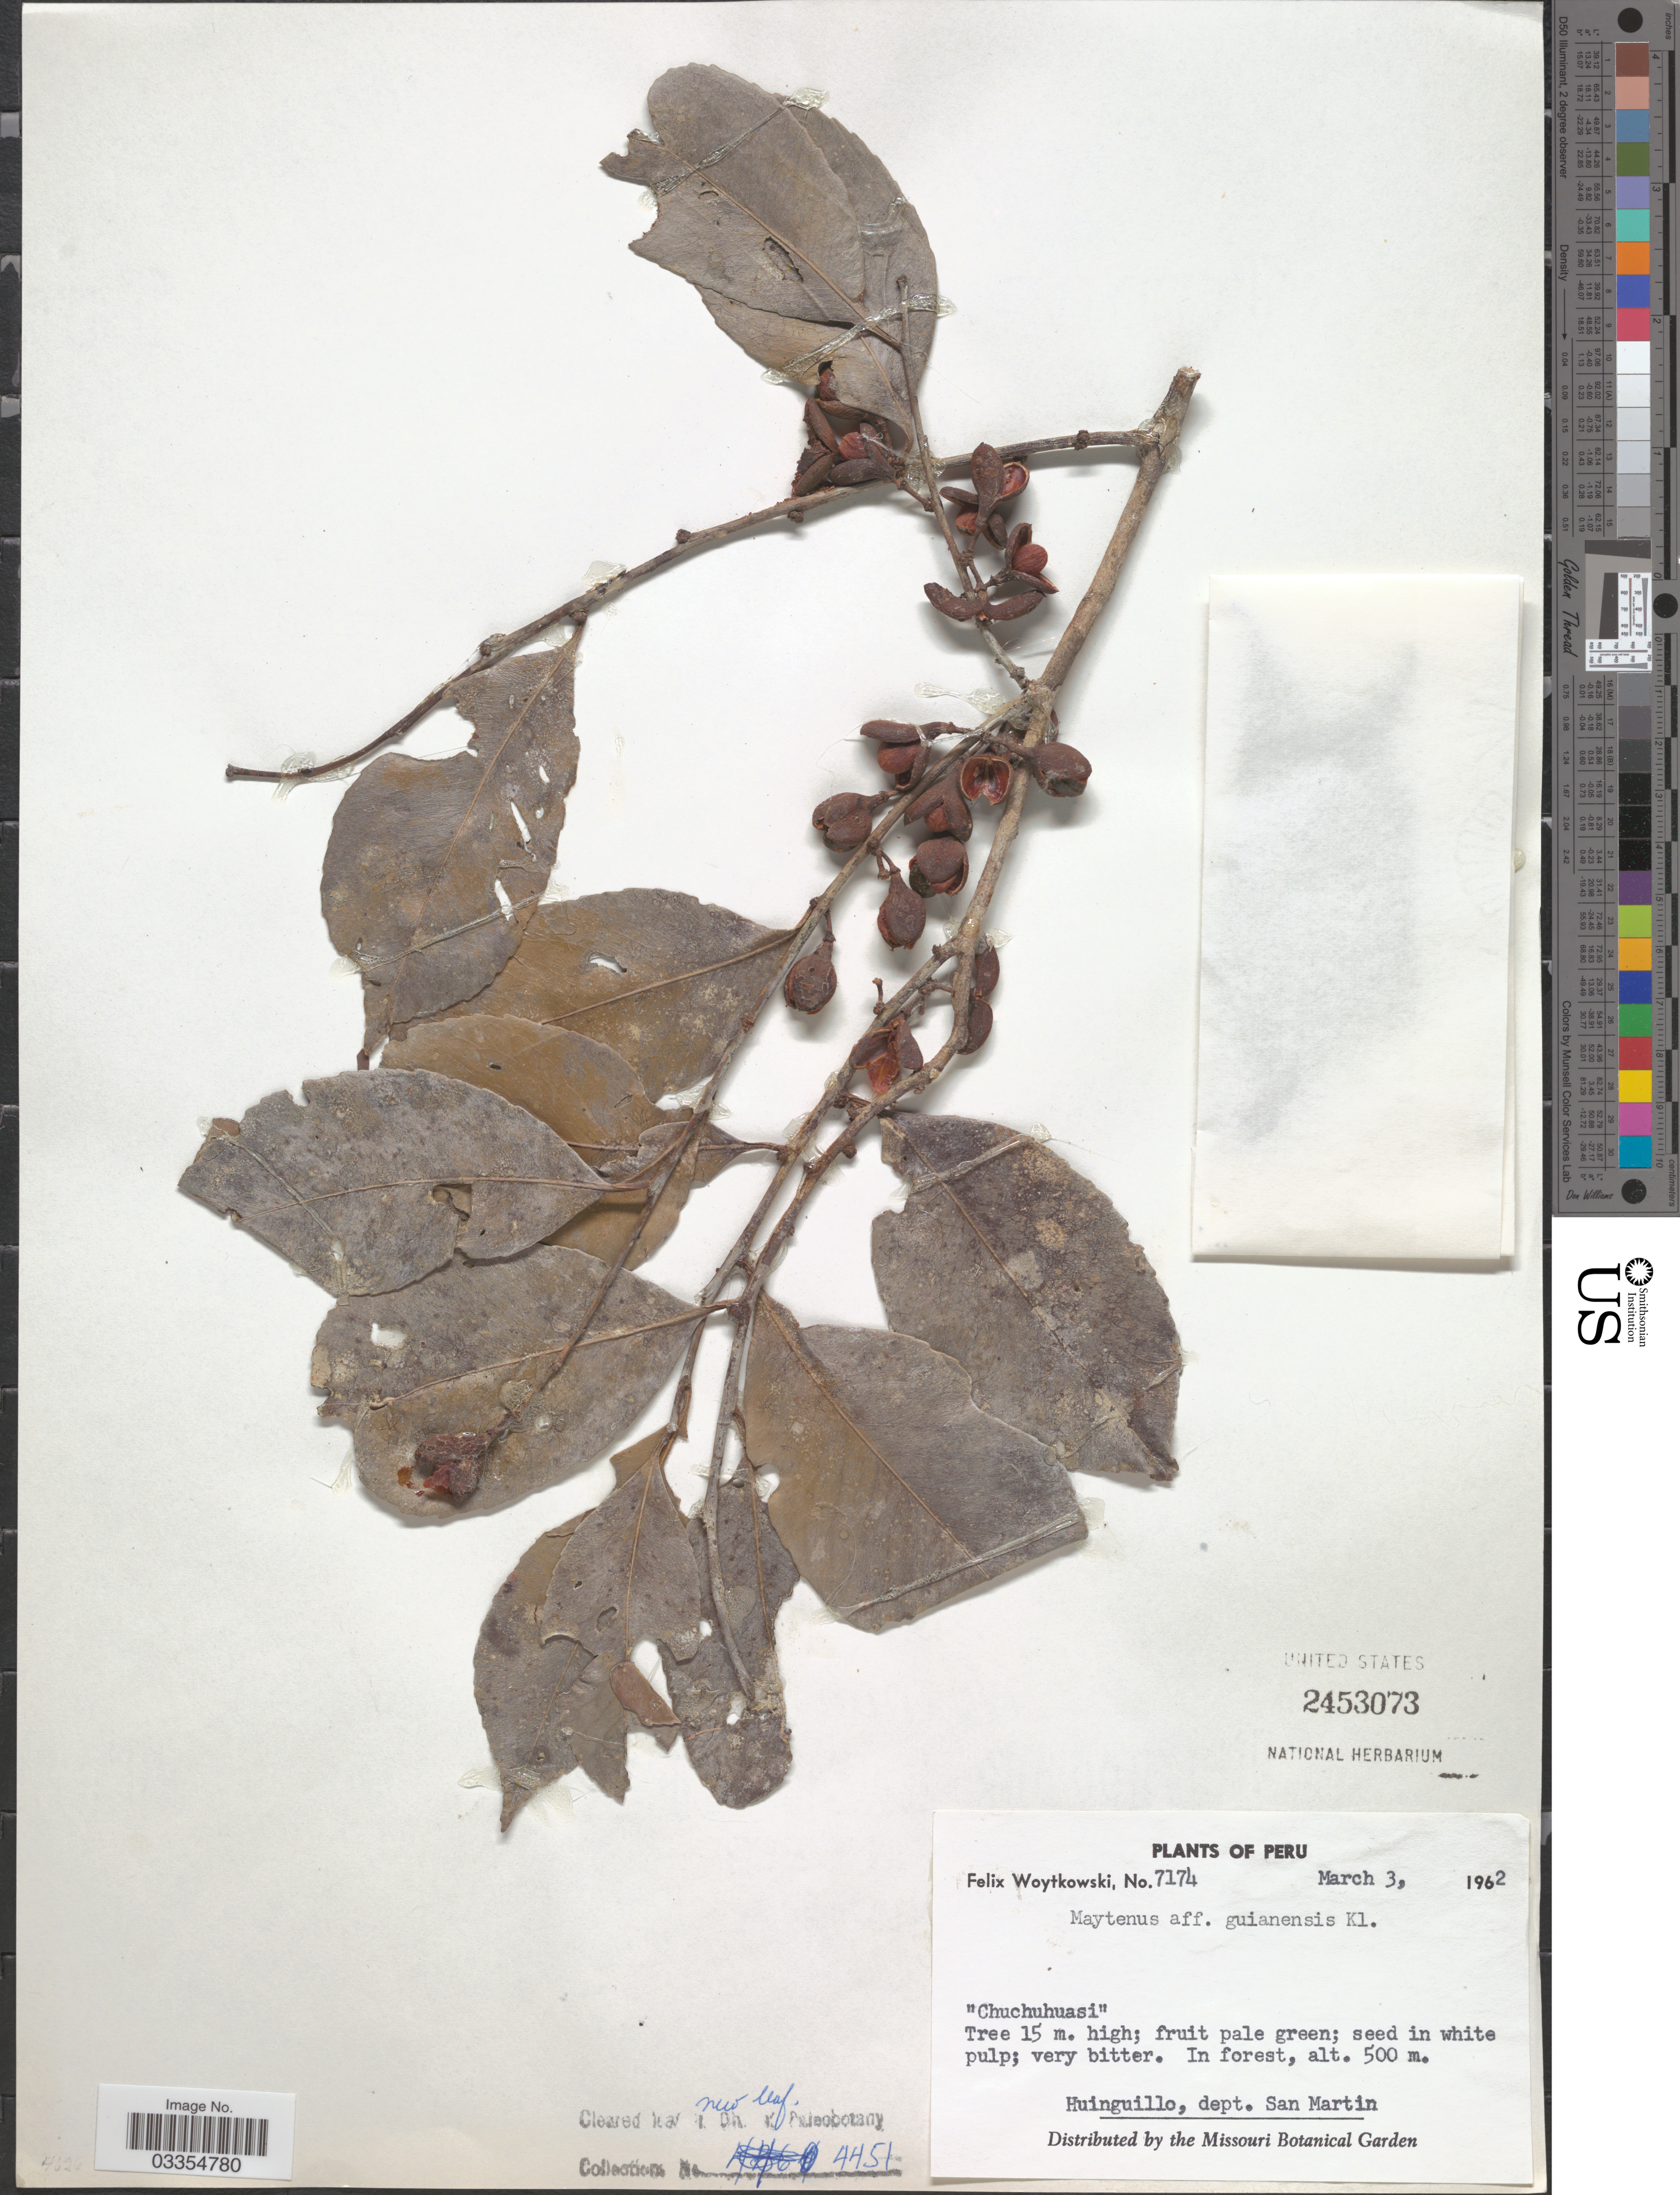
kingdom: Plantae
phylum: Tracheophyta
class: Magnoliopsida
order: Celastrales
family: Celastraceae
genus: Maytenus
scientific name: Maytenus guianensis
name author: Klotzsch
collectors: F. Woytkowski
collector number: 7174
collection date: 1962-03-03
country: Peru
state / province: San Martín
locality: Huinguillo, dept. San Martin.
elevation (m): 500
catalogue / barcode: US 2453073